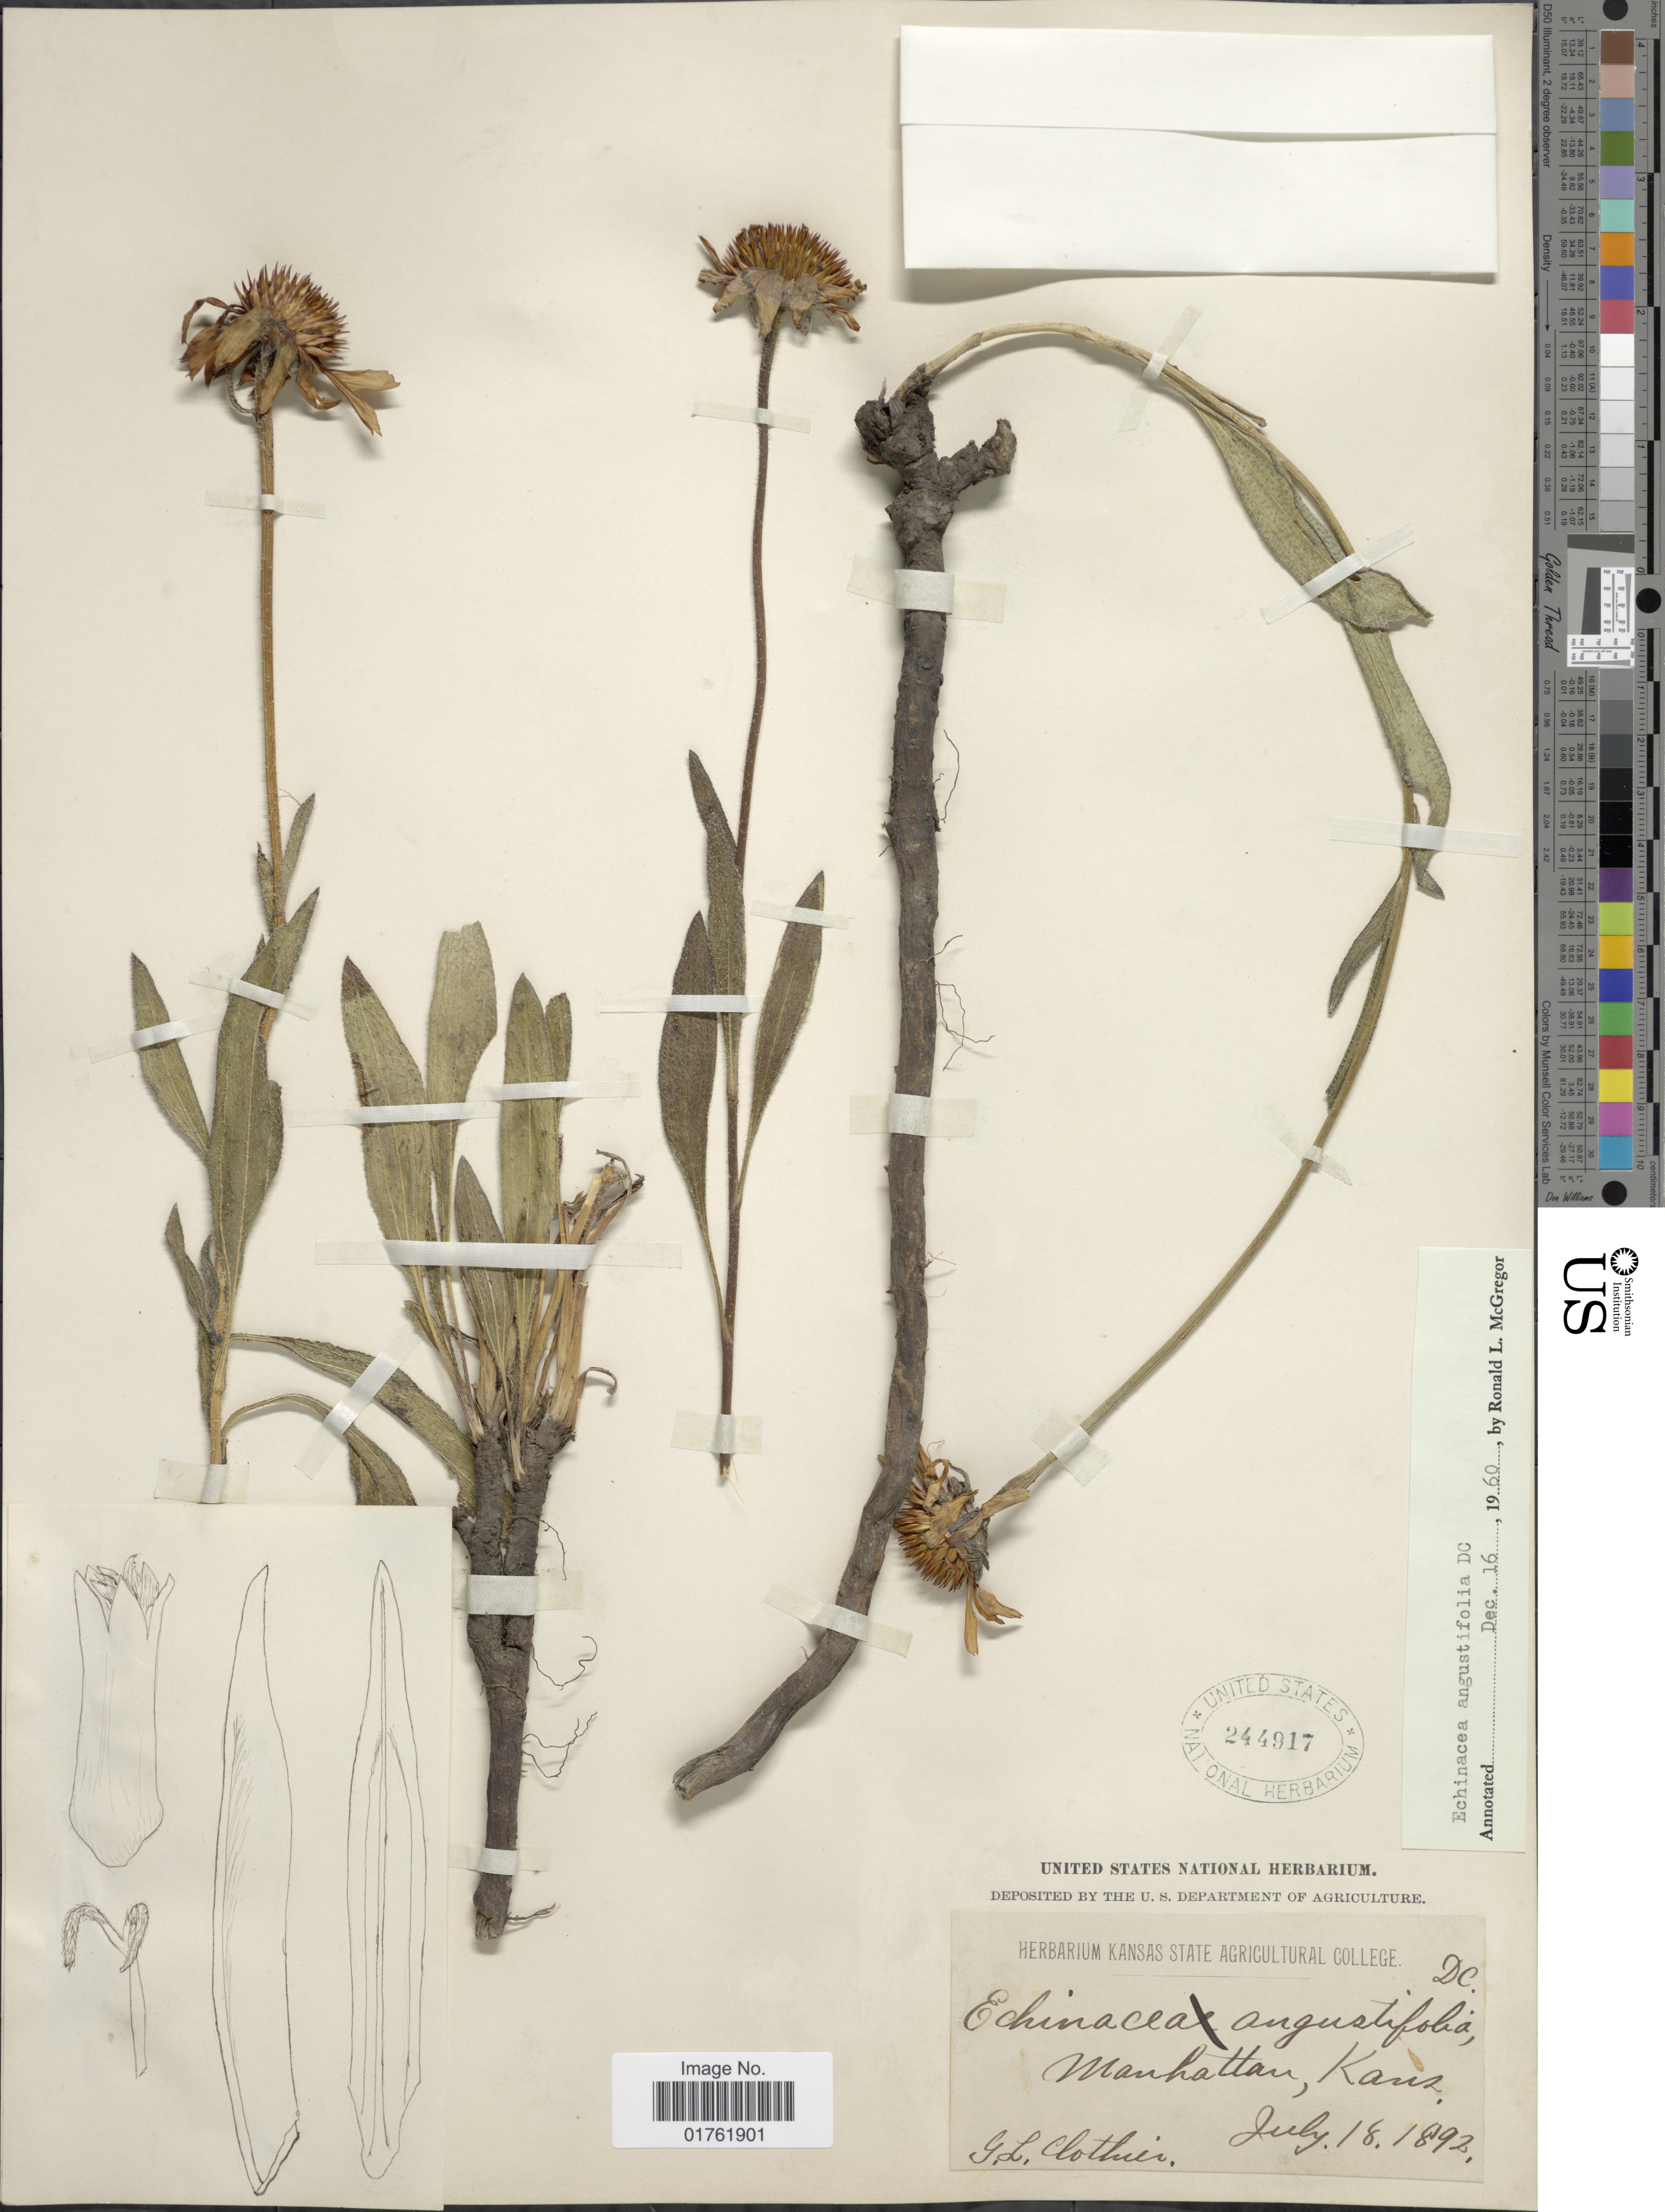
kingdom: Plantae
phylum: Tracheophyta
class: Magnoliopsida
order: Asterales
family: Asteraceae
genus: Echinacea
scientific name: Echinacea angustifolia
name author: DC.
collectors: G. Clothier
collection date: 1892-07-18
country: United States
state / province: Kansas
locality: Manhattan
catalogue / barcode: US 244917